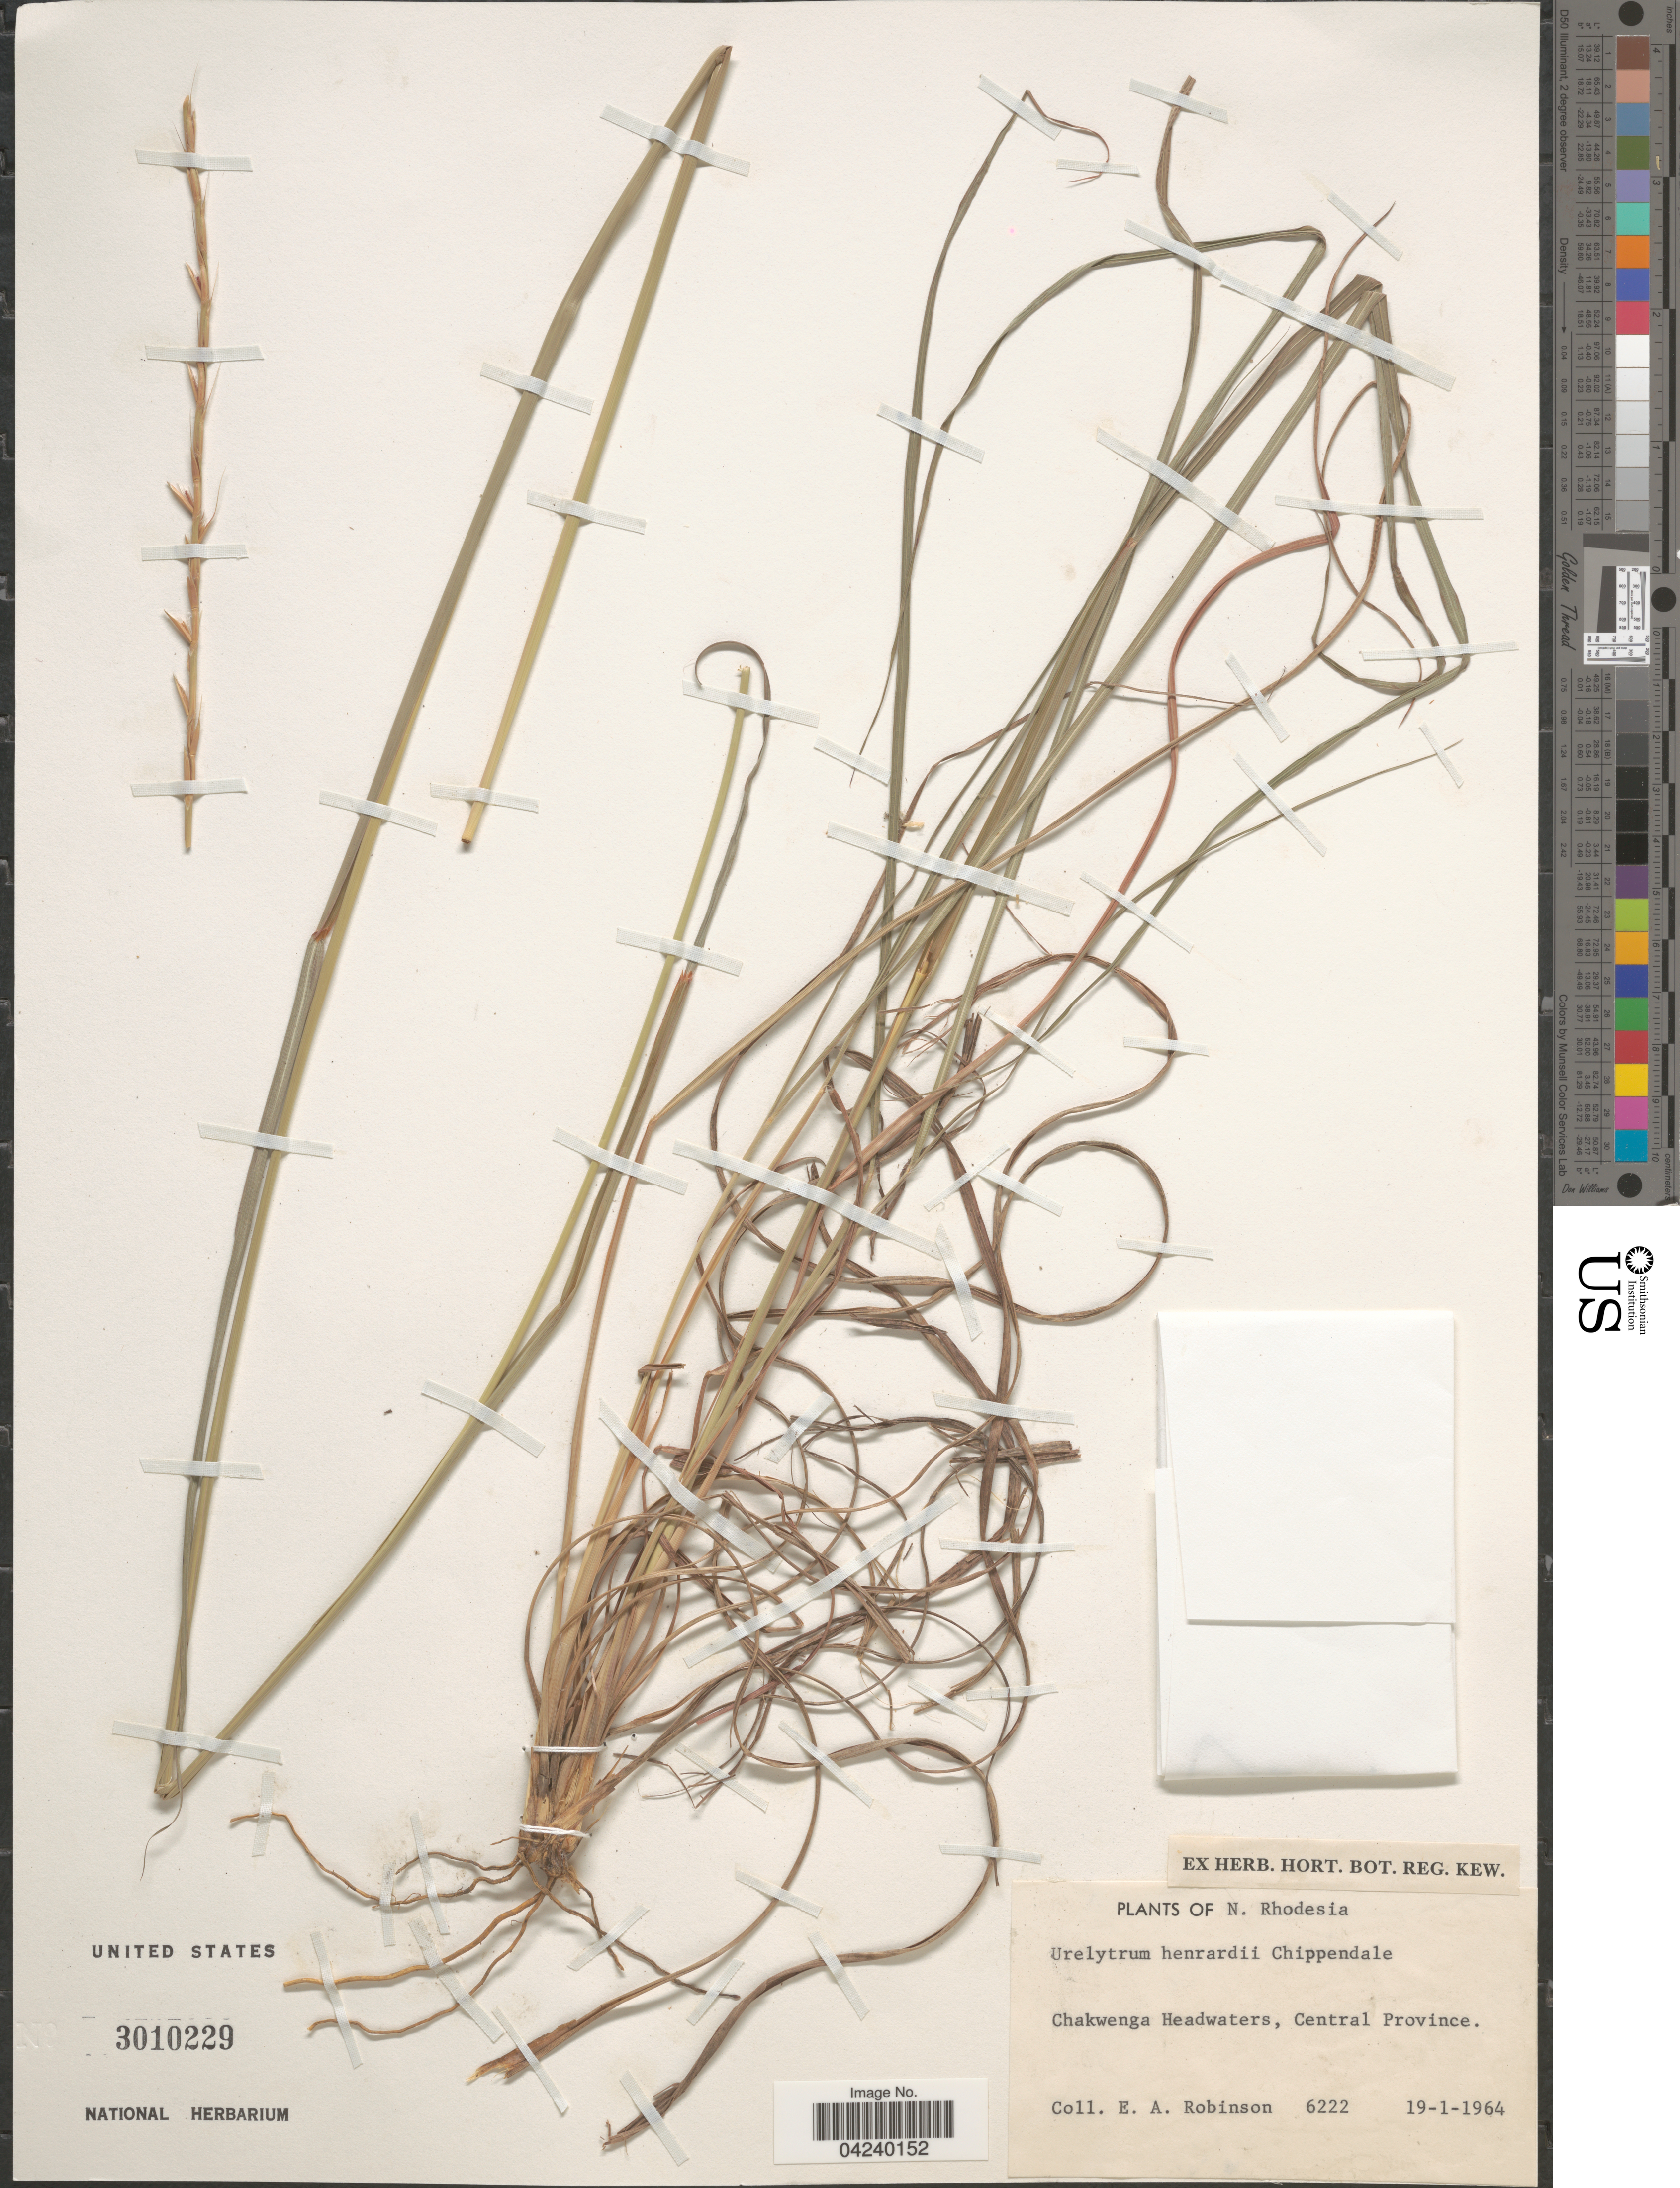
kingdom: Plantae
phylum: Tracheophyta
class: Liliopsida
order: Poales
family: Poaceae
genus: Urelytrum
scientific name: Urelytrum henrardii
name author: Chippin.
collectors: E. A. Robinson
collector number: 6222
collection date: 1964-01-19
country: Zambia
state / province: Central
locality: N. Rhodesia. Chakwenga Headwaters.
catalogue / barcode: US 3010229